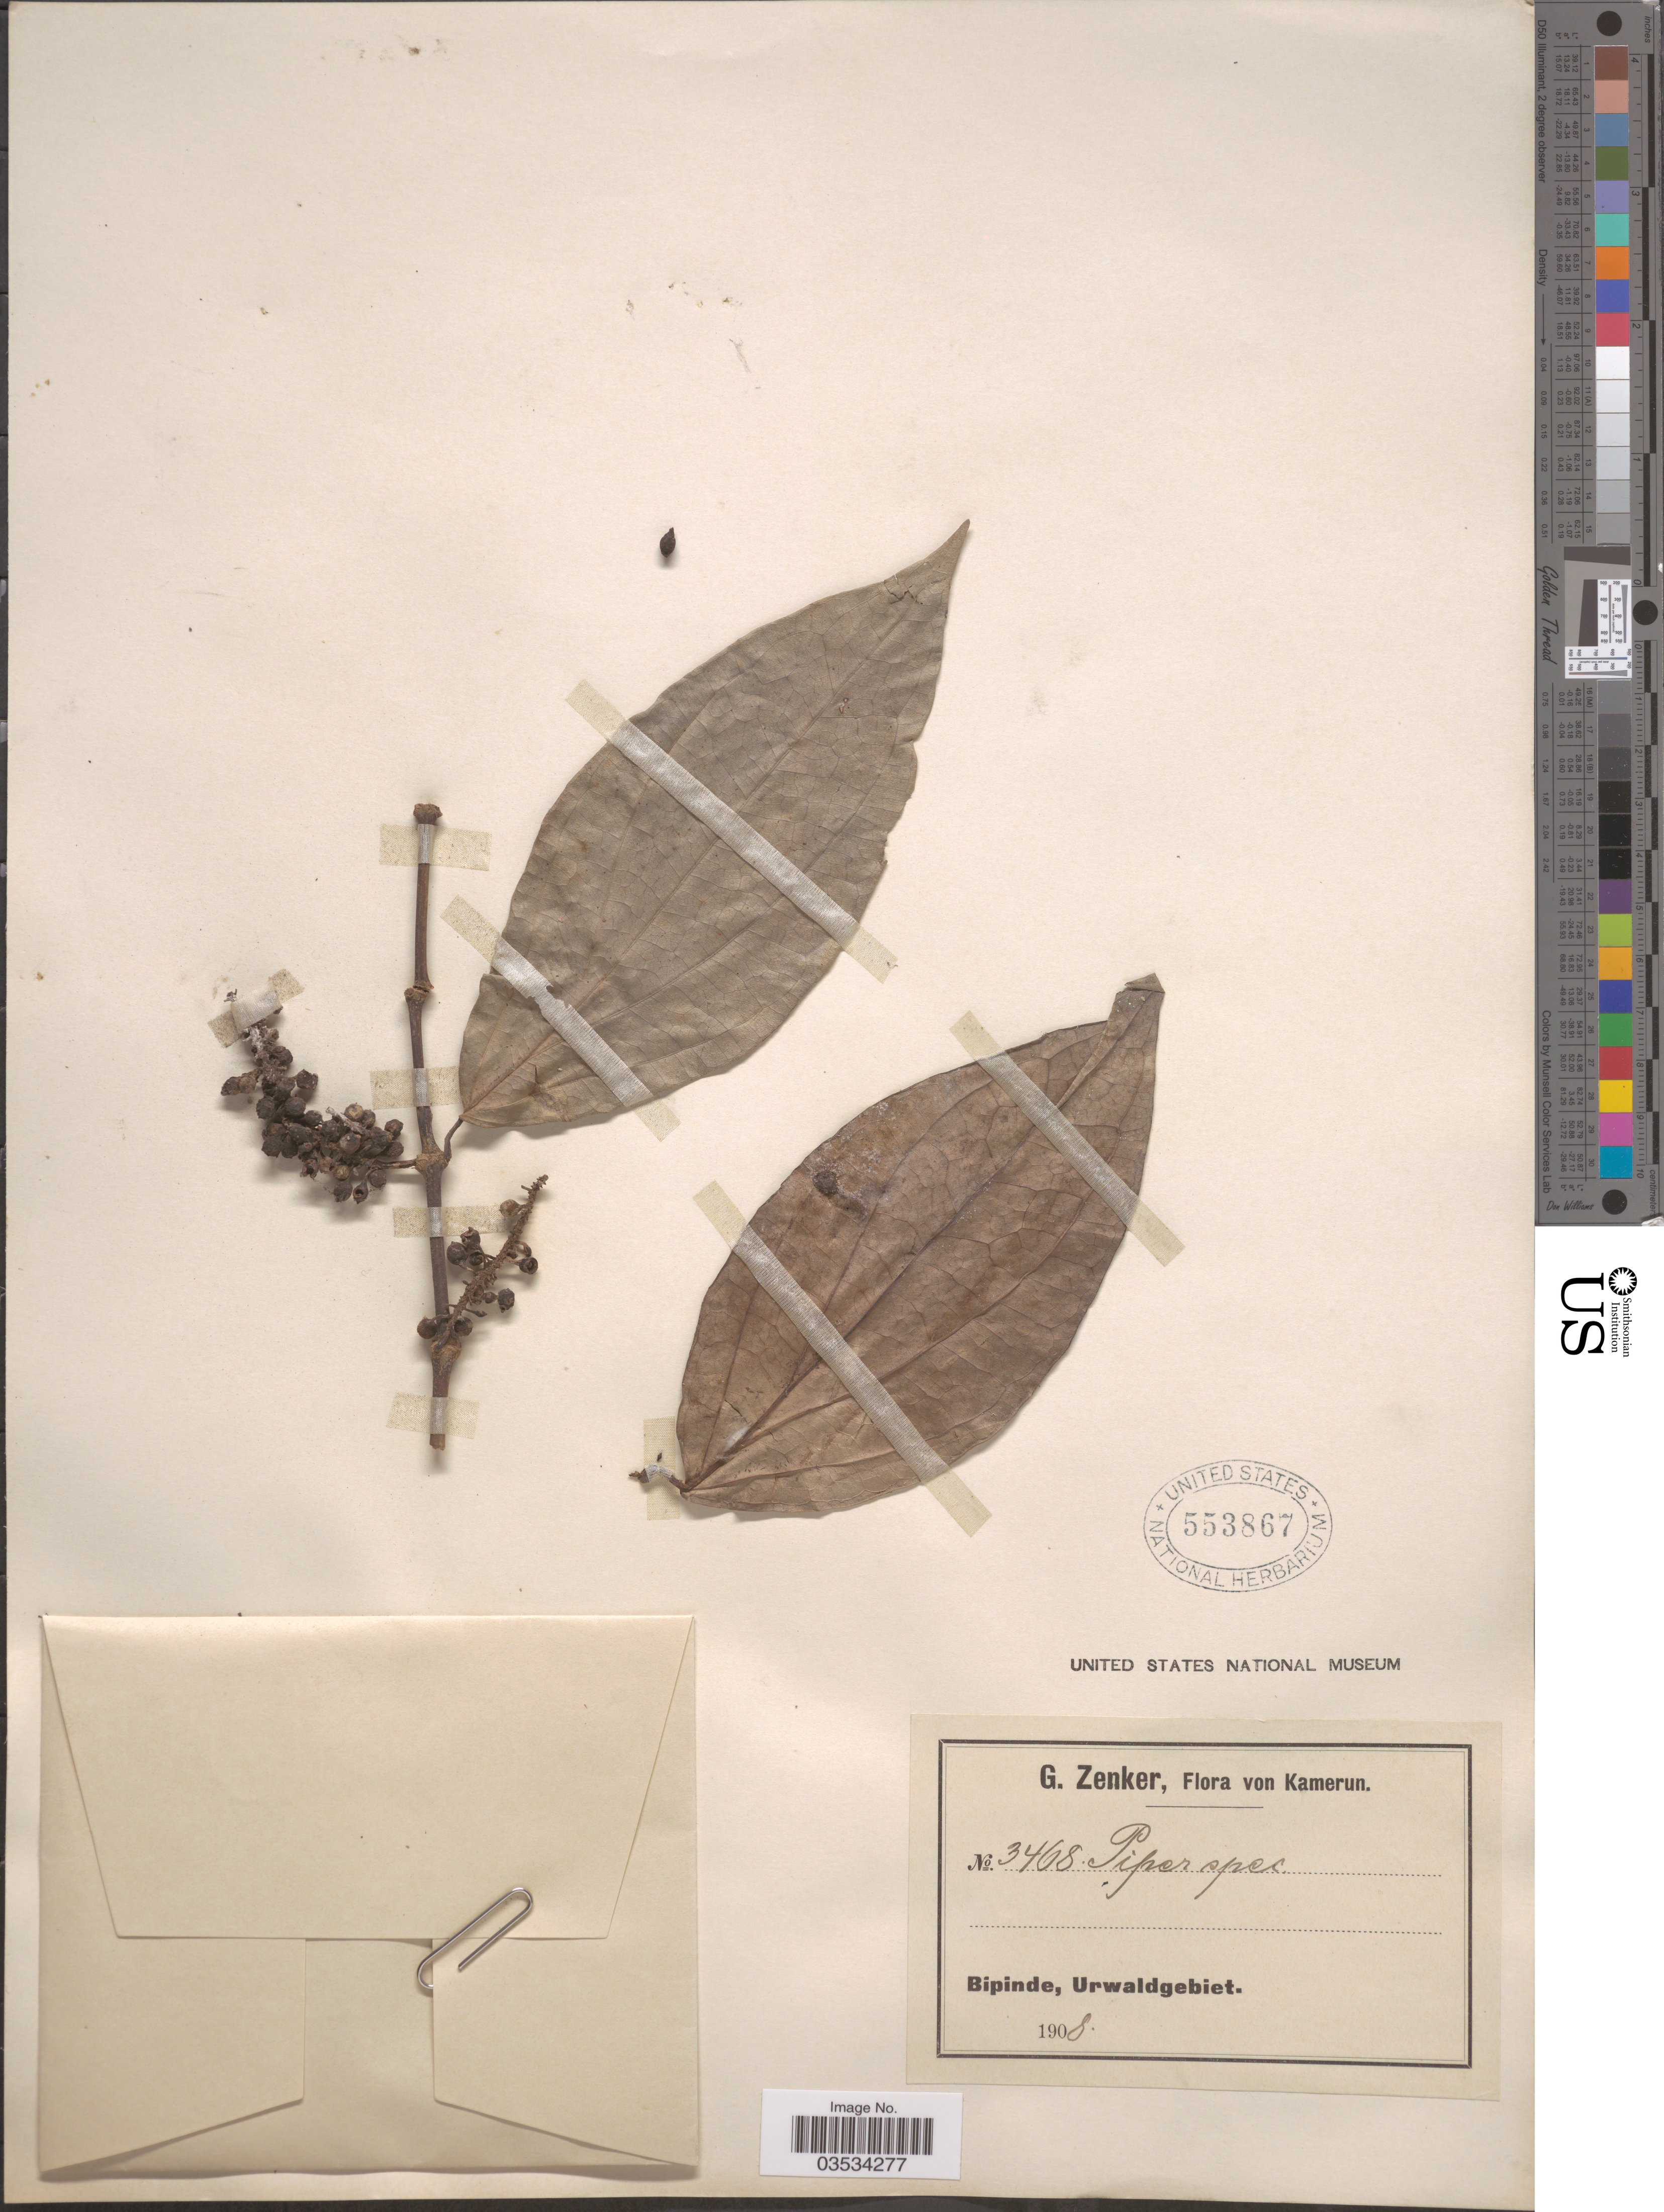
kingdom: Plantae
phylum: Tracheophyta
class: Magnoliopsida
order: Piperales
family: Piperaceae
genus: Piper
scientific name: Piper sp.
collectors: G. A. Zenker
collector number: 3468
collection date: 1908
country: Cameroon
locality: Kamerun. Bipinde, Urwaldgebiet.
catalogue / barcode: US 553867